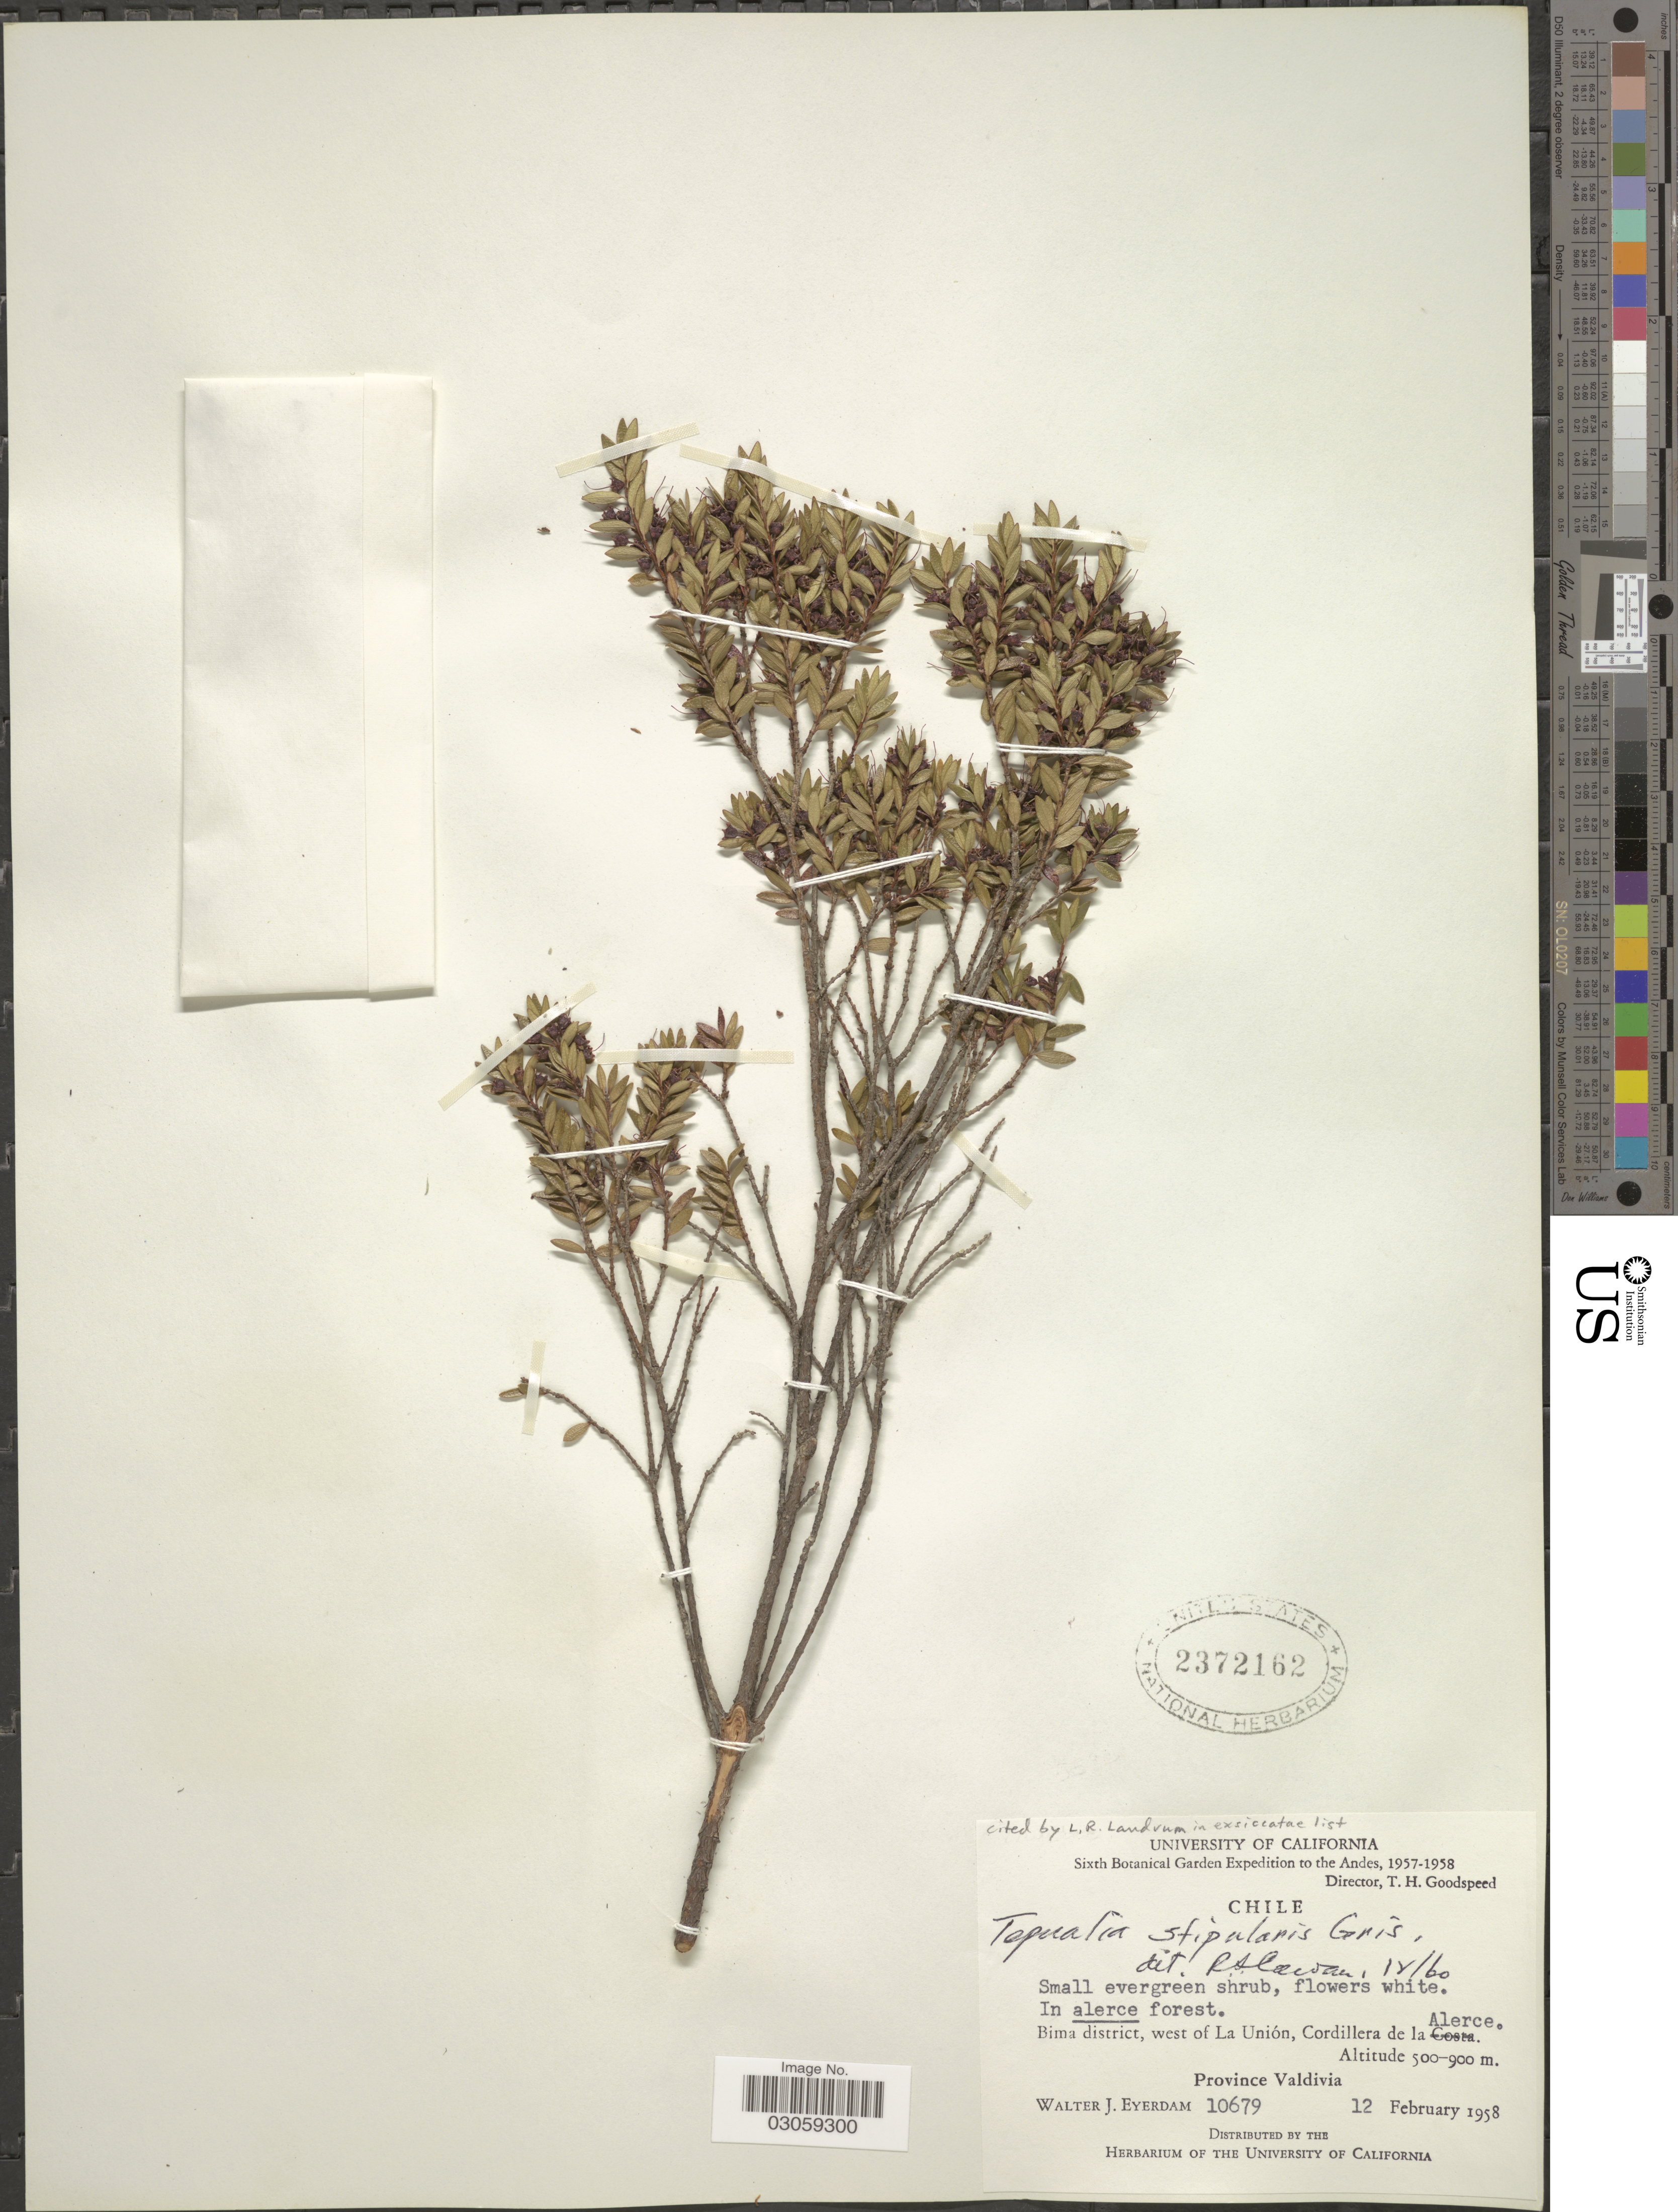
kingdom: Plantae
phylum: Tracheophyta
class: Magnoliopsida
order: Myrtales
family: Myrtaceae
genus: Metrosideros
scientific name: Metrosideros stipularis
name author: (Hook. & Arn.) Hook. f.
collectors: W. J. Eyerdam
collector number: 10679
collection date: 1958-02-12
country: Chile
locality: Andes. Bima district, west of La Unión, Cordillera de la Alerce. Province Valdivia.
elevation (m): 500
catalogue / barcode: US 2372162